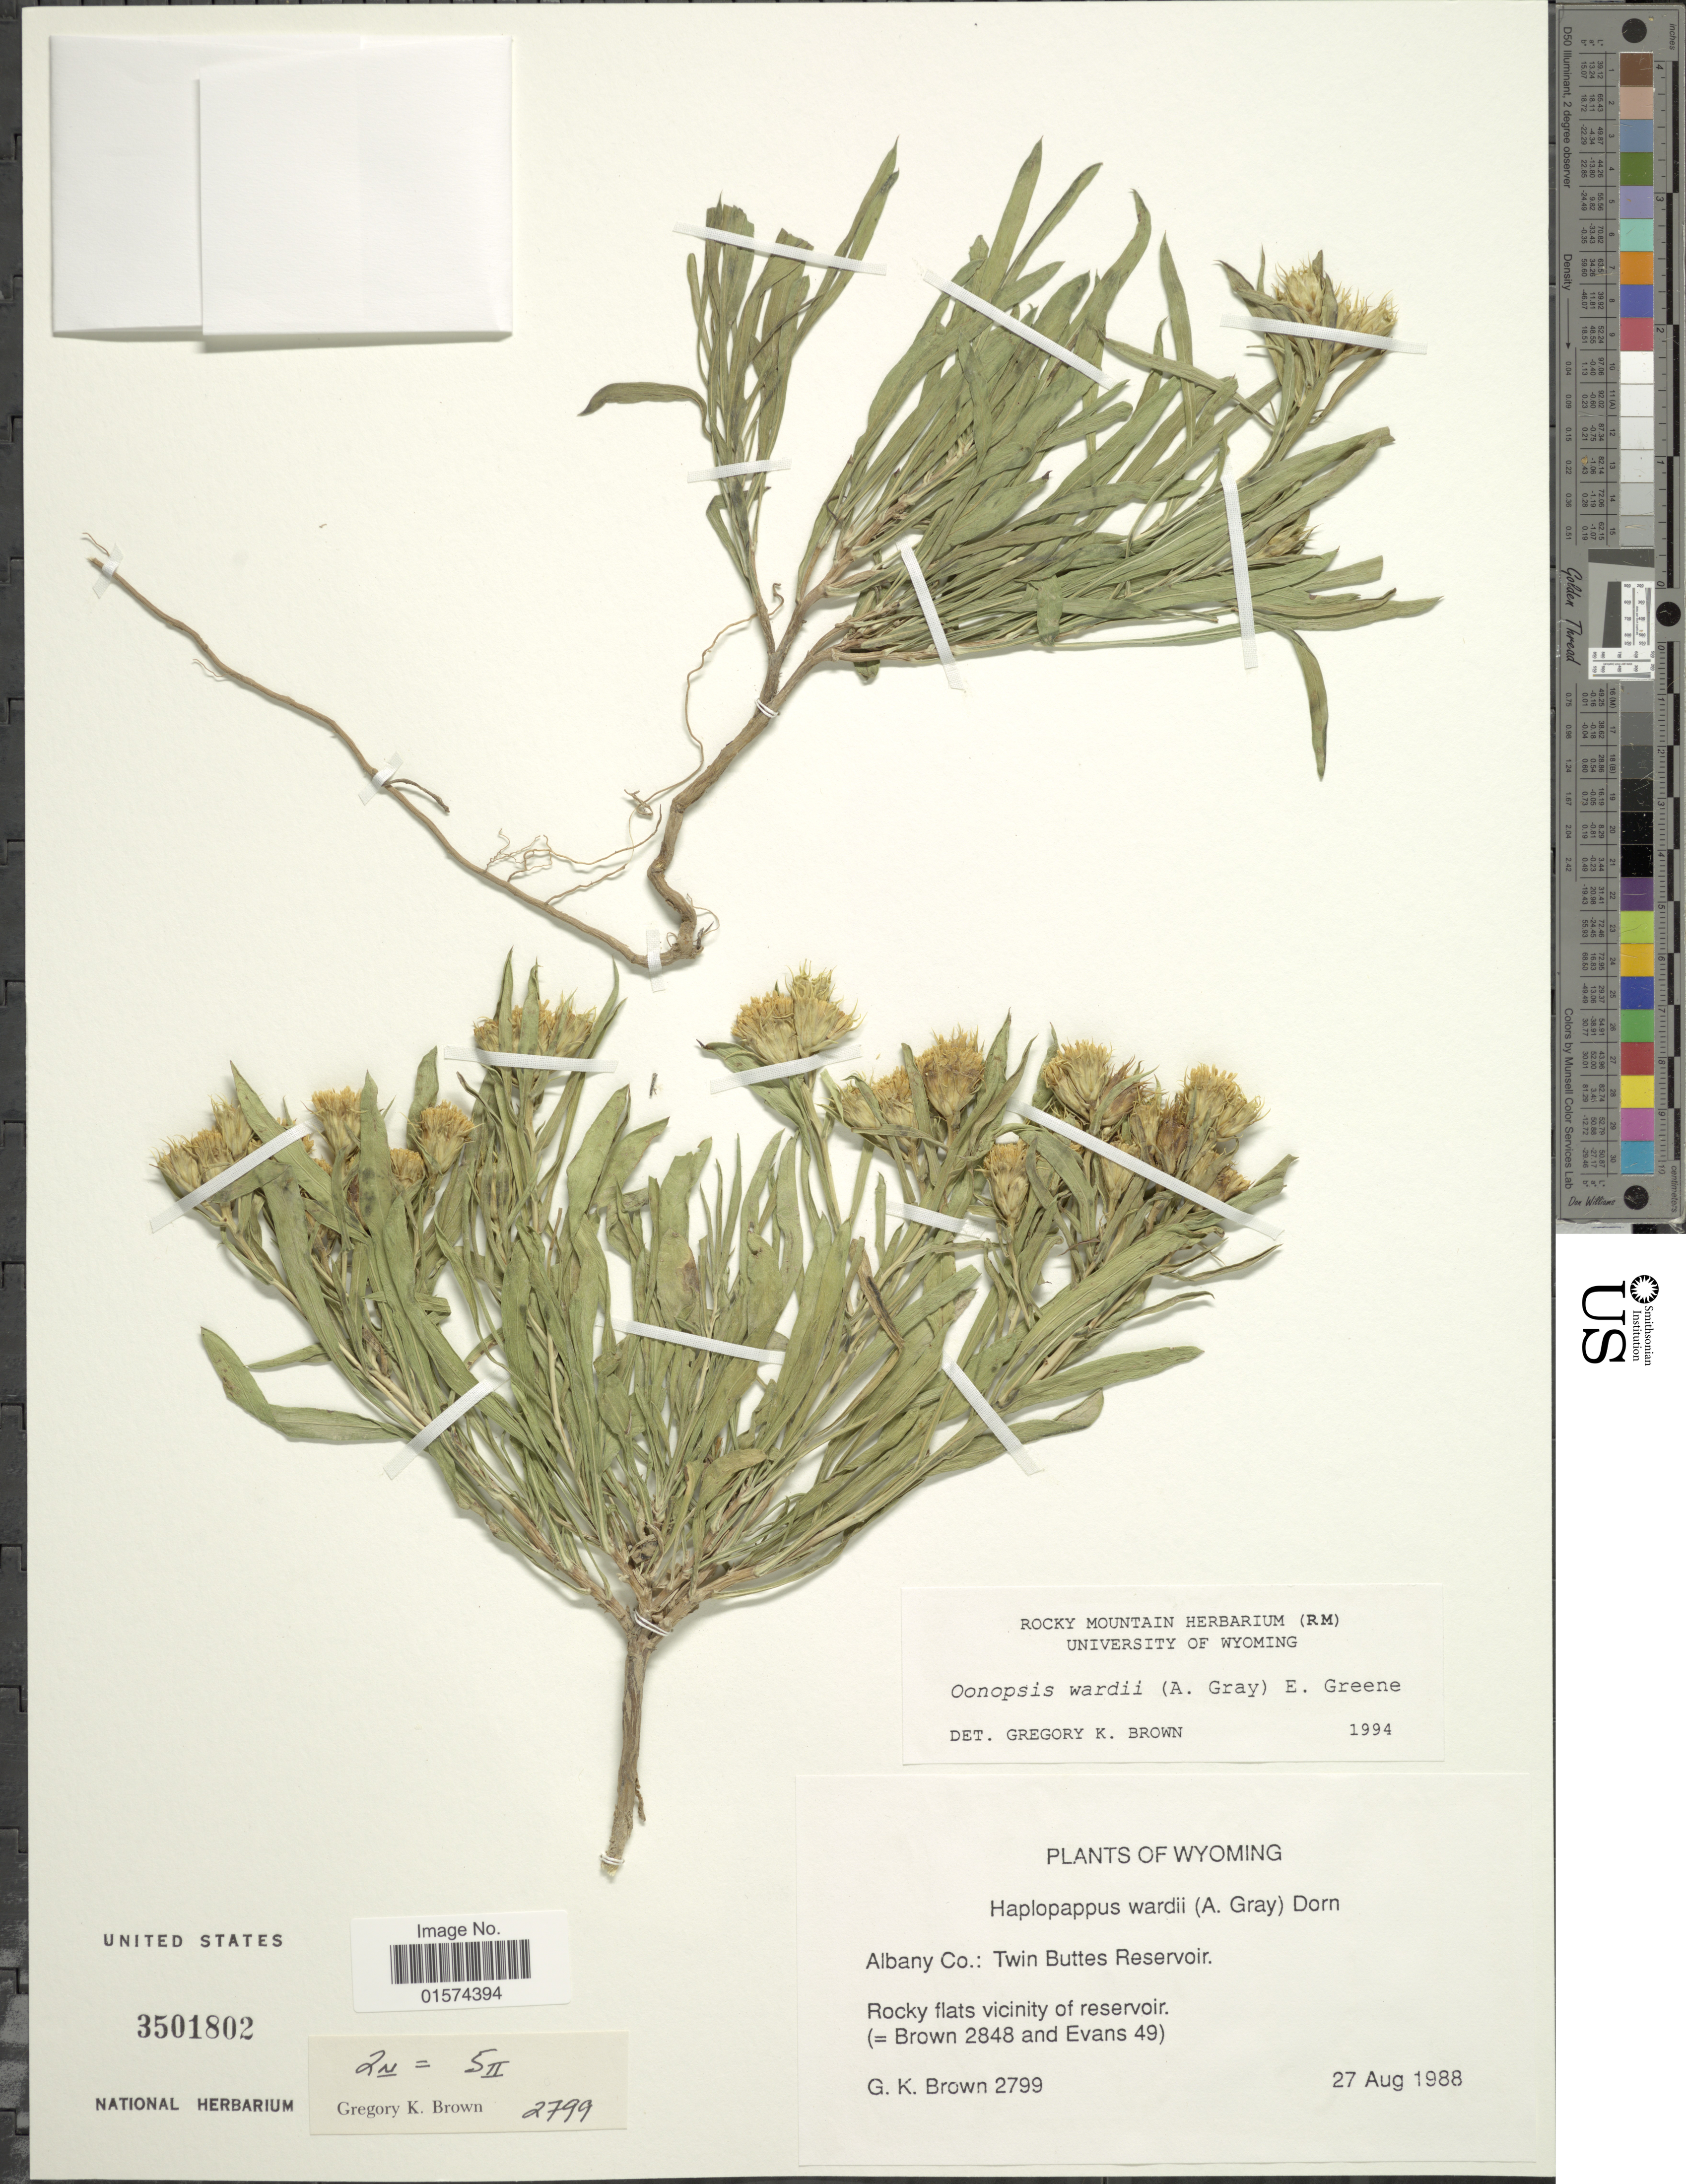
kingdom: Plantae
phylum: Tracheophyta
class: Magnoliopsida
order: Asterales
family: Asteraceae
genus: Oonopsis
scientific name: Oonopsis wardii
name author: (A. Gray) Greene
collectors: G. K. Brown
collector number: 2799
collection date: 1988-08-27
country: United States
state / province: Wyoming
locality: Albany Co.: Twin Buttes Reservoir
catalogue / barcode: US 3501802